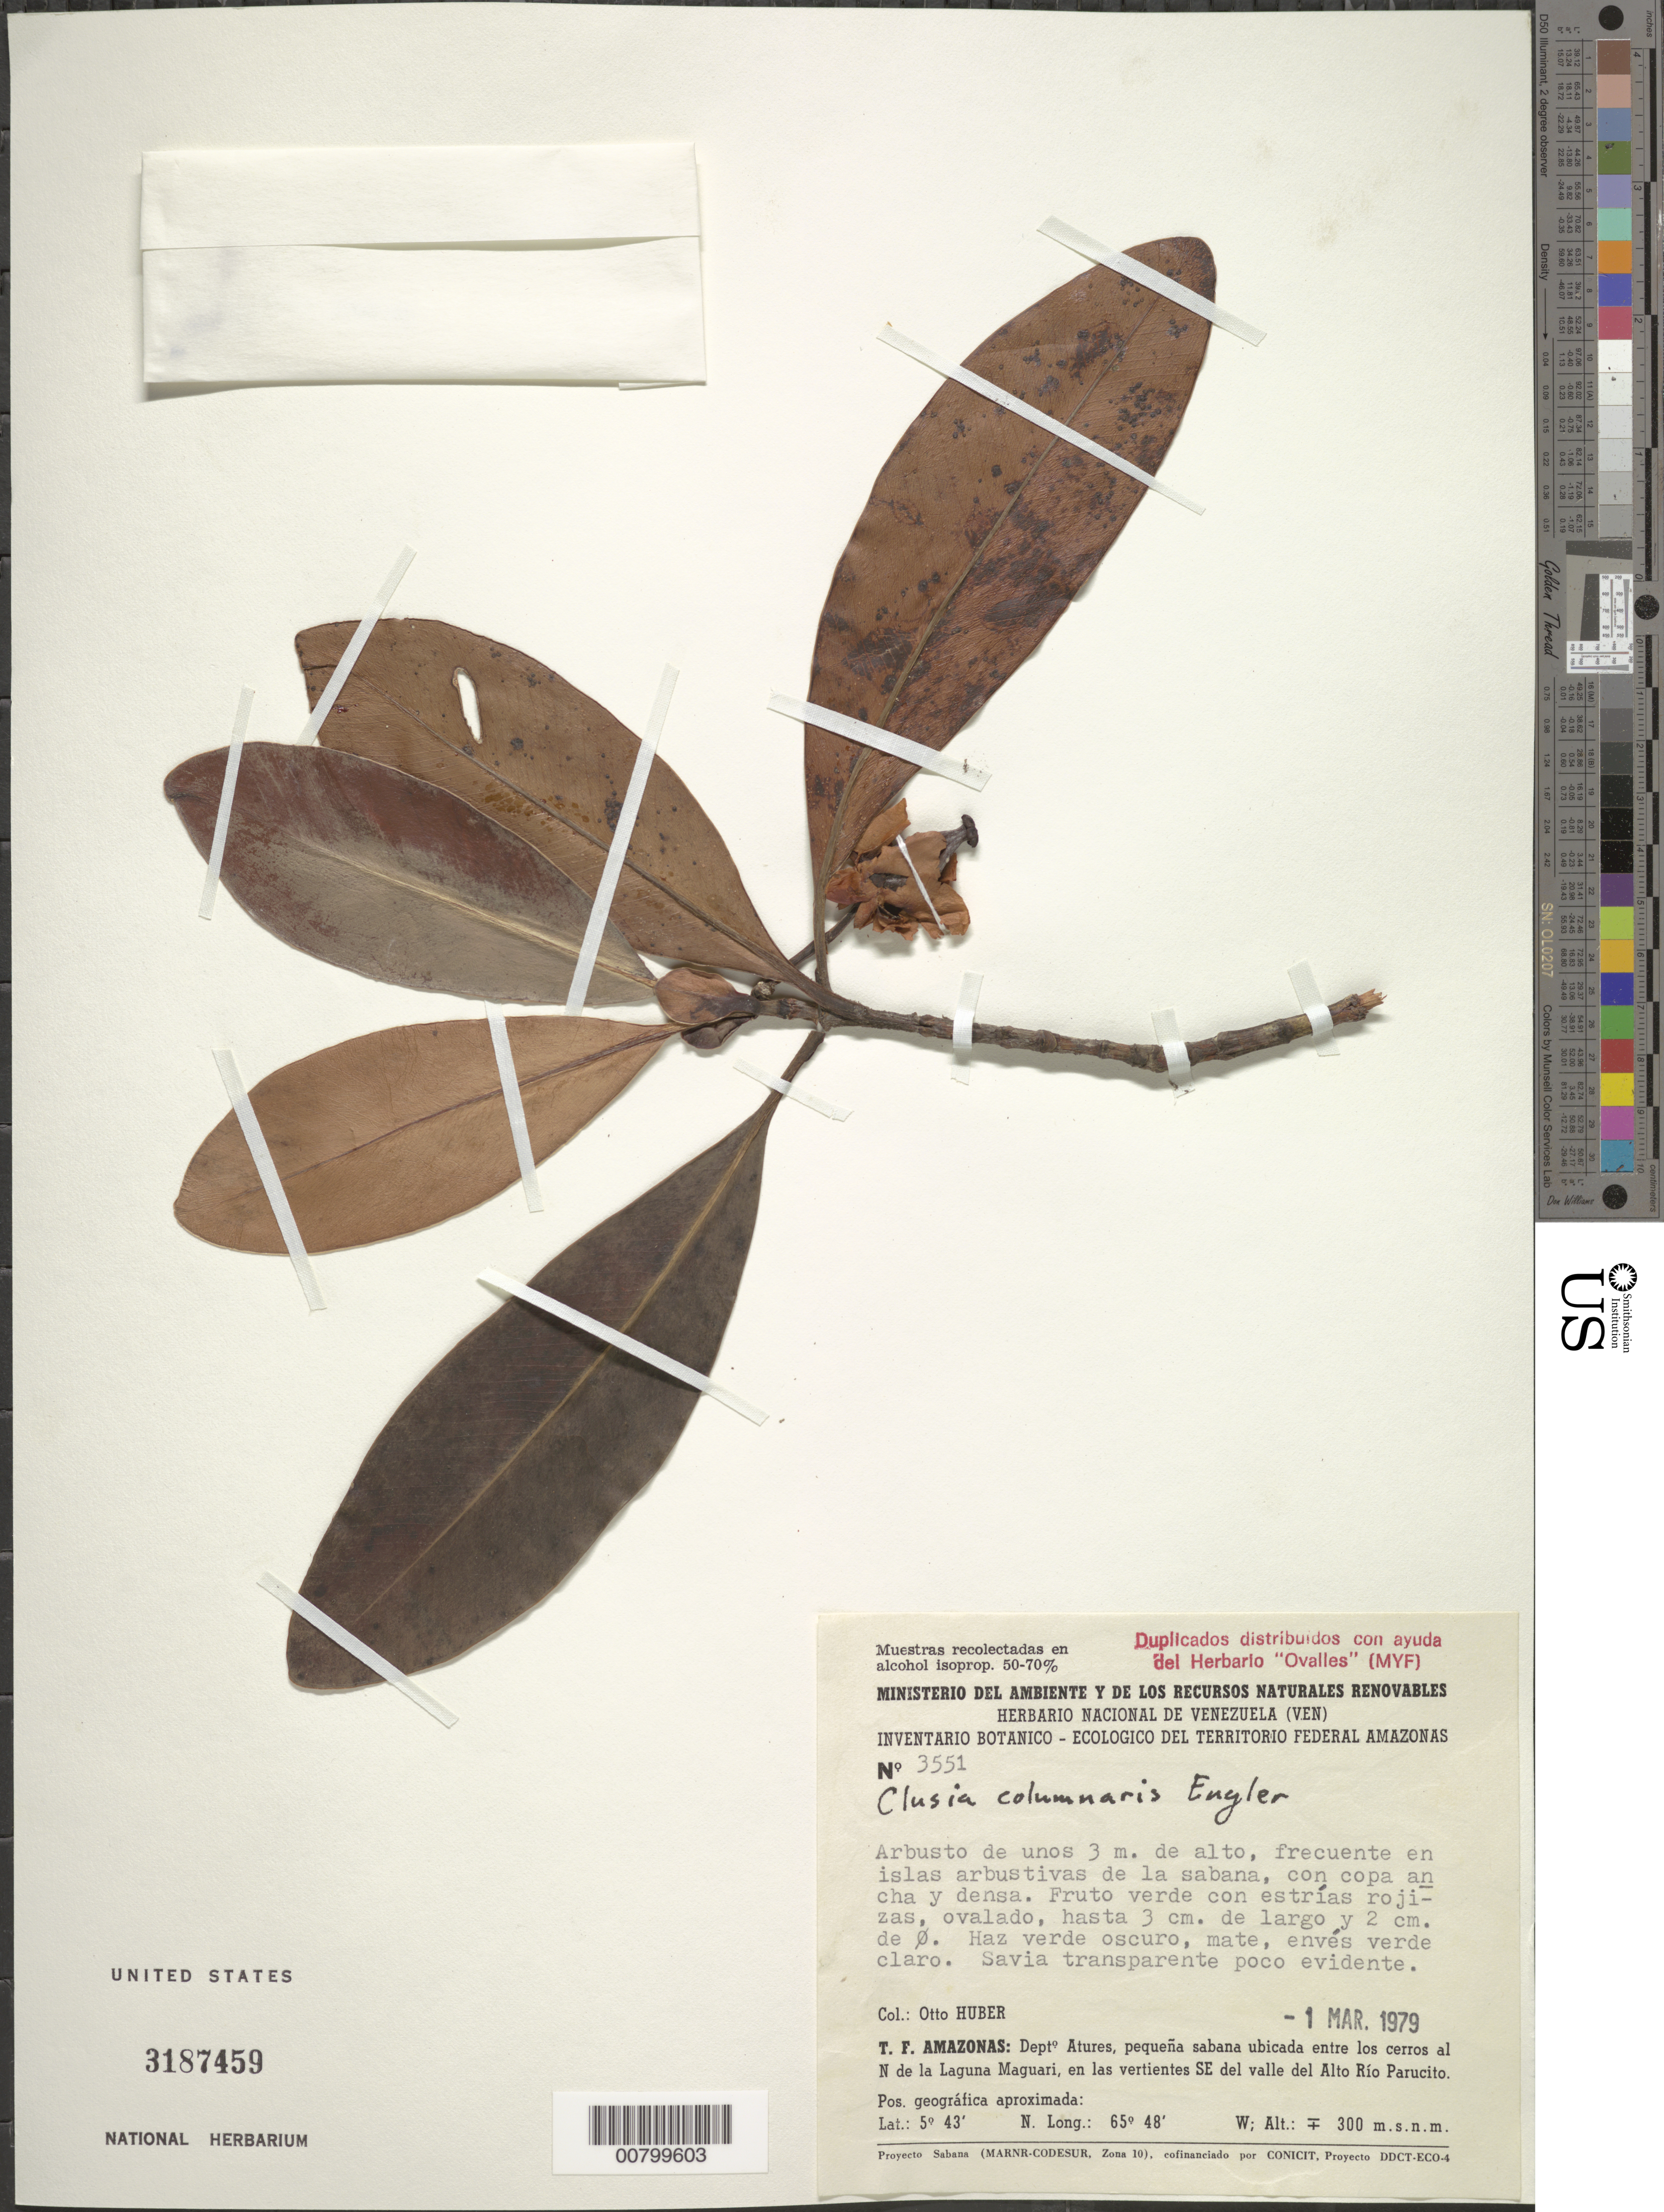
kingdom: Plantae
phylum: Tracheophyta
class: Magnoliopsida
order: Malpighiales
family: Clusiaceae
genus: Clusia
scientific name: Clusia columnaris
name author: Engl.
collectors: O. Huber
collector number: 3551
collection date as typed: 1-Mar-79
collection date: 1979-03-01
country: Venezuela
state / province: Amazonas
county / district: Atures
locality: Laguna Maguari, al N, en las vertientes SE del valle de Alto Río Parucito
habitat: Pequena sabana ubicada entre los cerros; islas arbustivas de la sabana, con copa ancha y densa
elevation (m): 300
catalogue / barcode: US 3187459